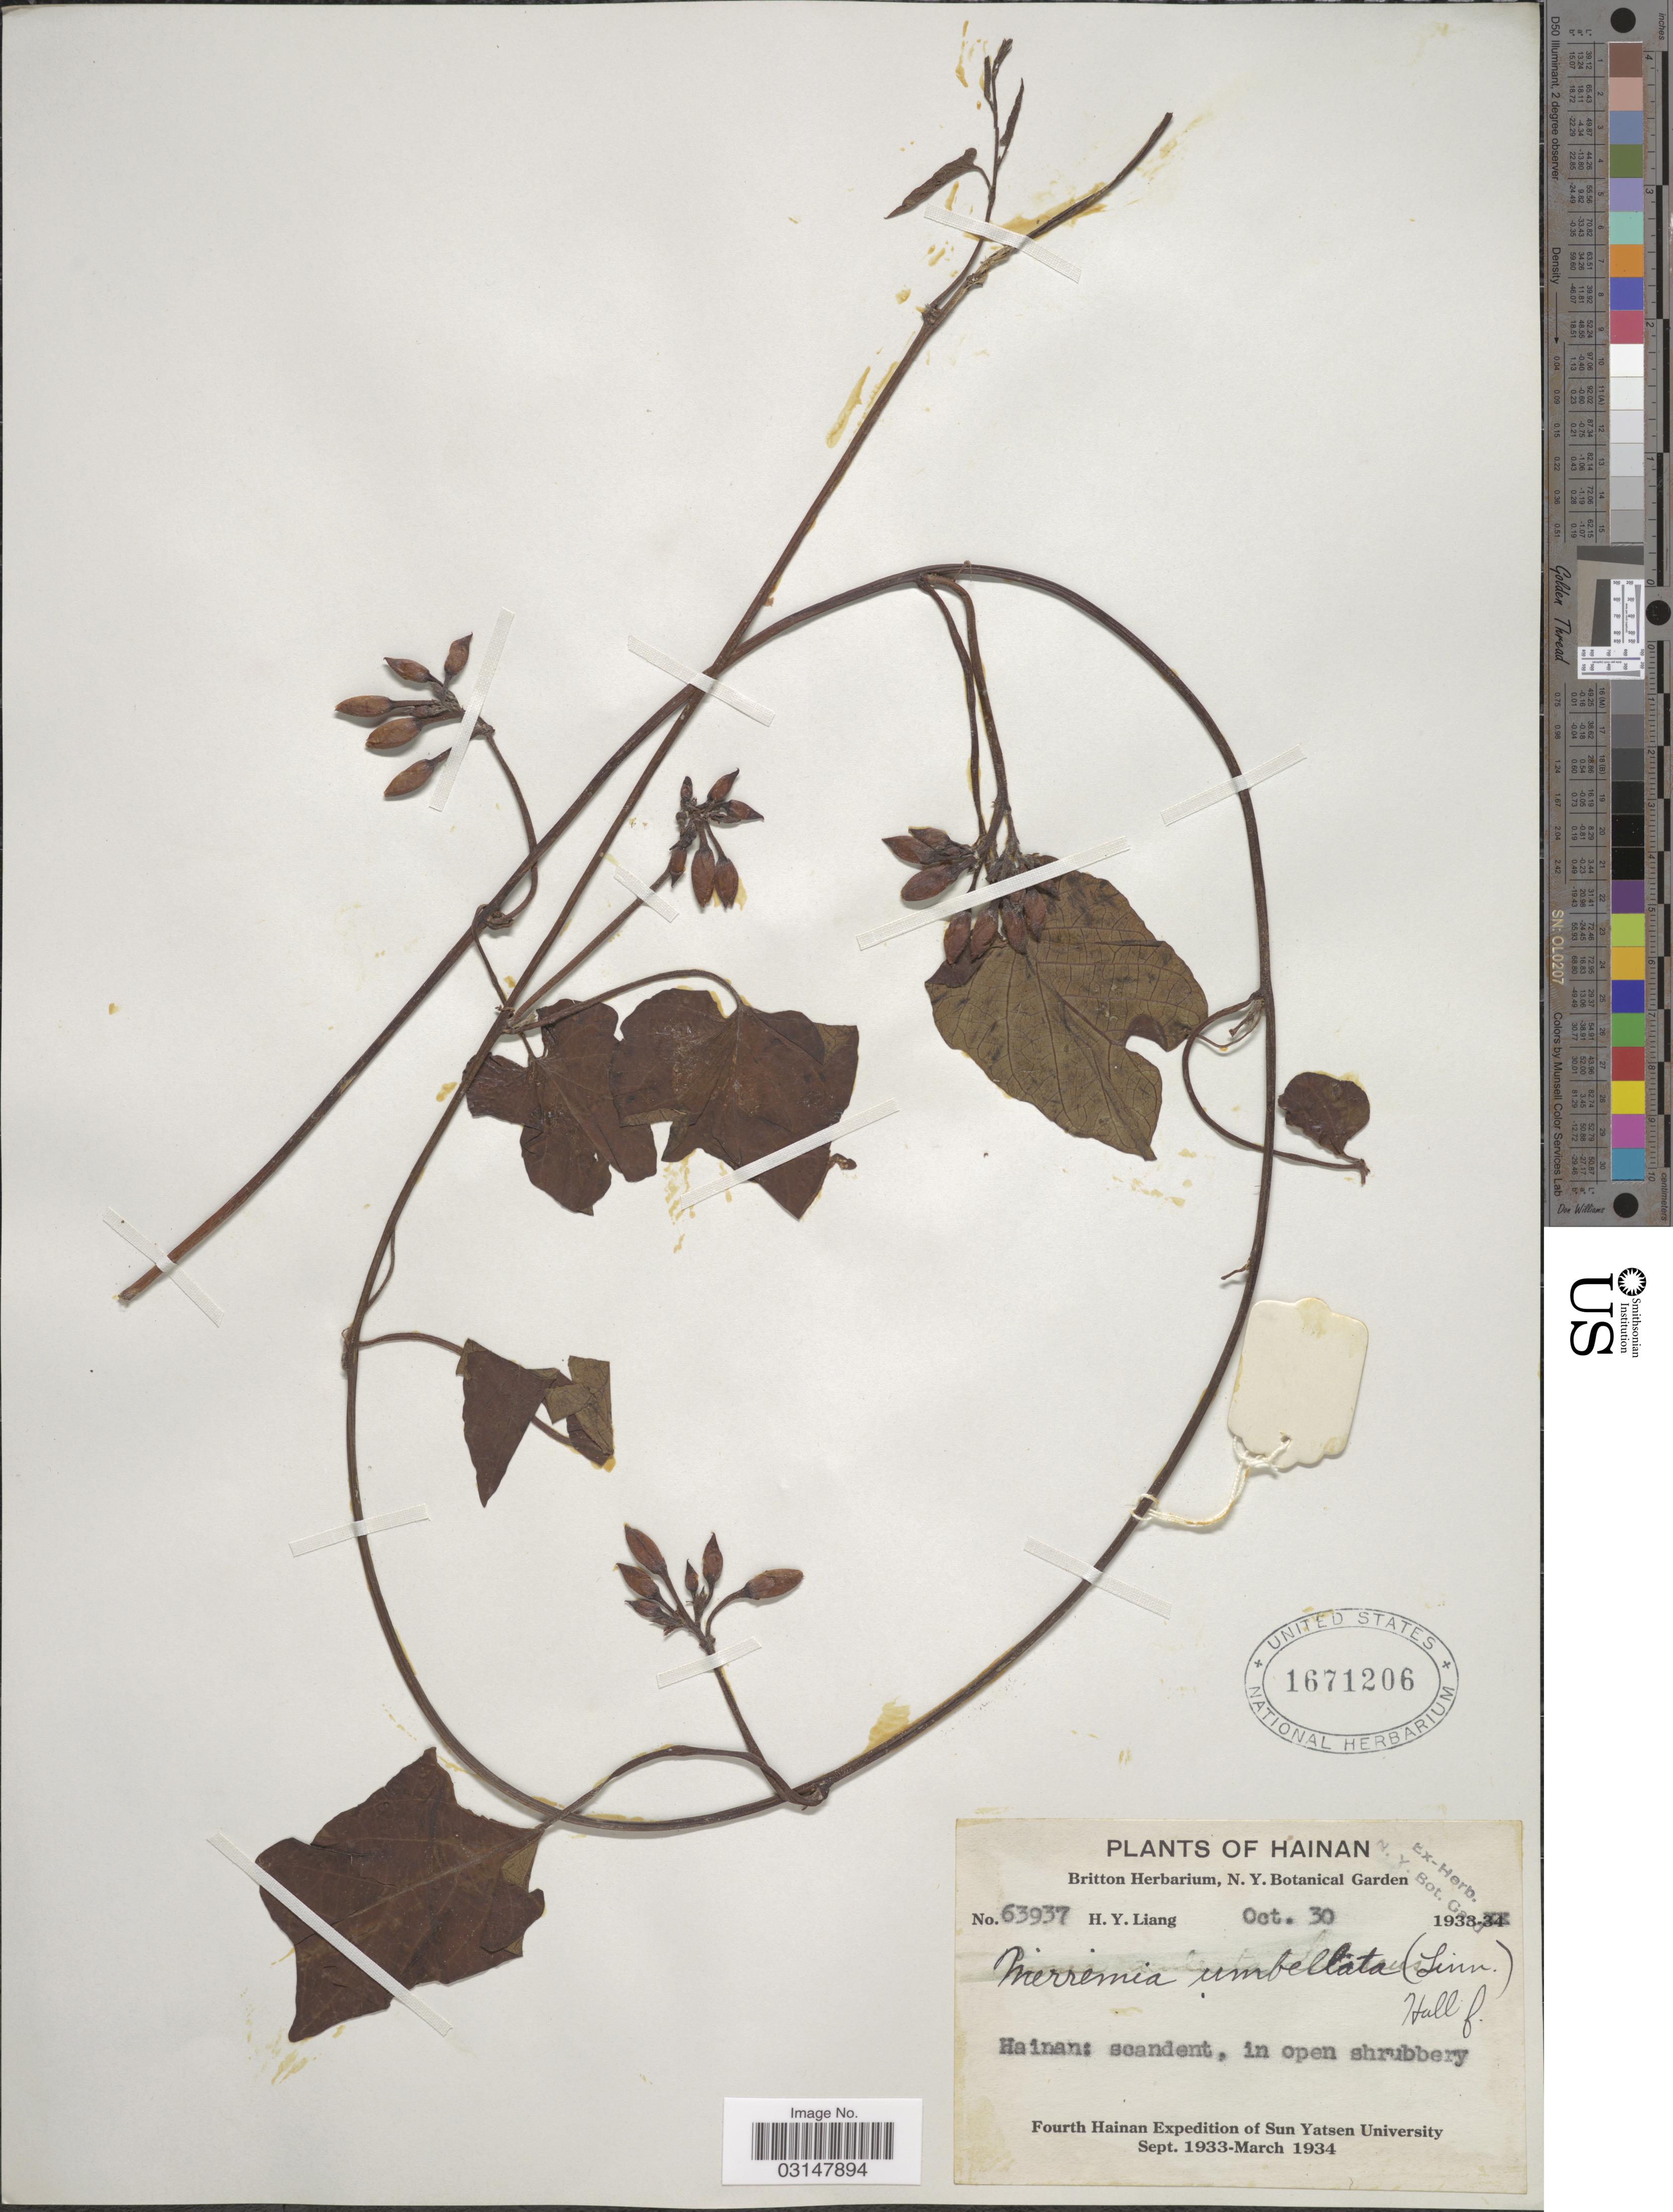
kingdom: Plantae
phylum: Tracheophyta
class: Magnoliopsida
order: Solanales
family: Convolvulaceae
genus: Camonea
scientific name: Camonea pilosa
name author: (Houtt.) A. R. Simões & Staples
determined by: Strong, Mark T., (BOT), Smithsonian Institution - National Museum of Natural History (UNITED STATES)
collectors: H. Y. Liang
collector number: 63937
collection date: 1933-10-30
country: China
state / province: Hainan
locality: Hainan.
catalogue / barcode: US 1671206